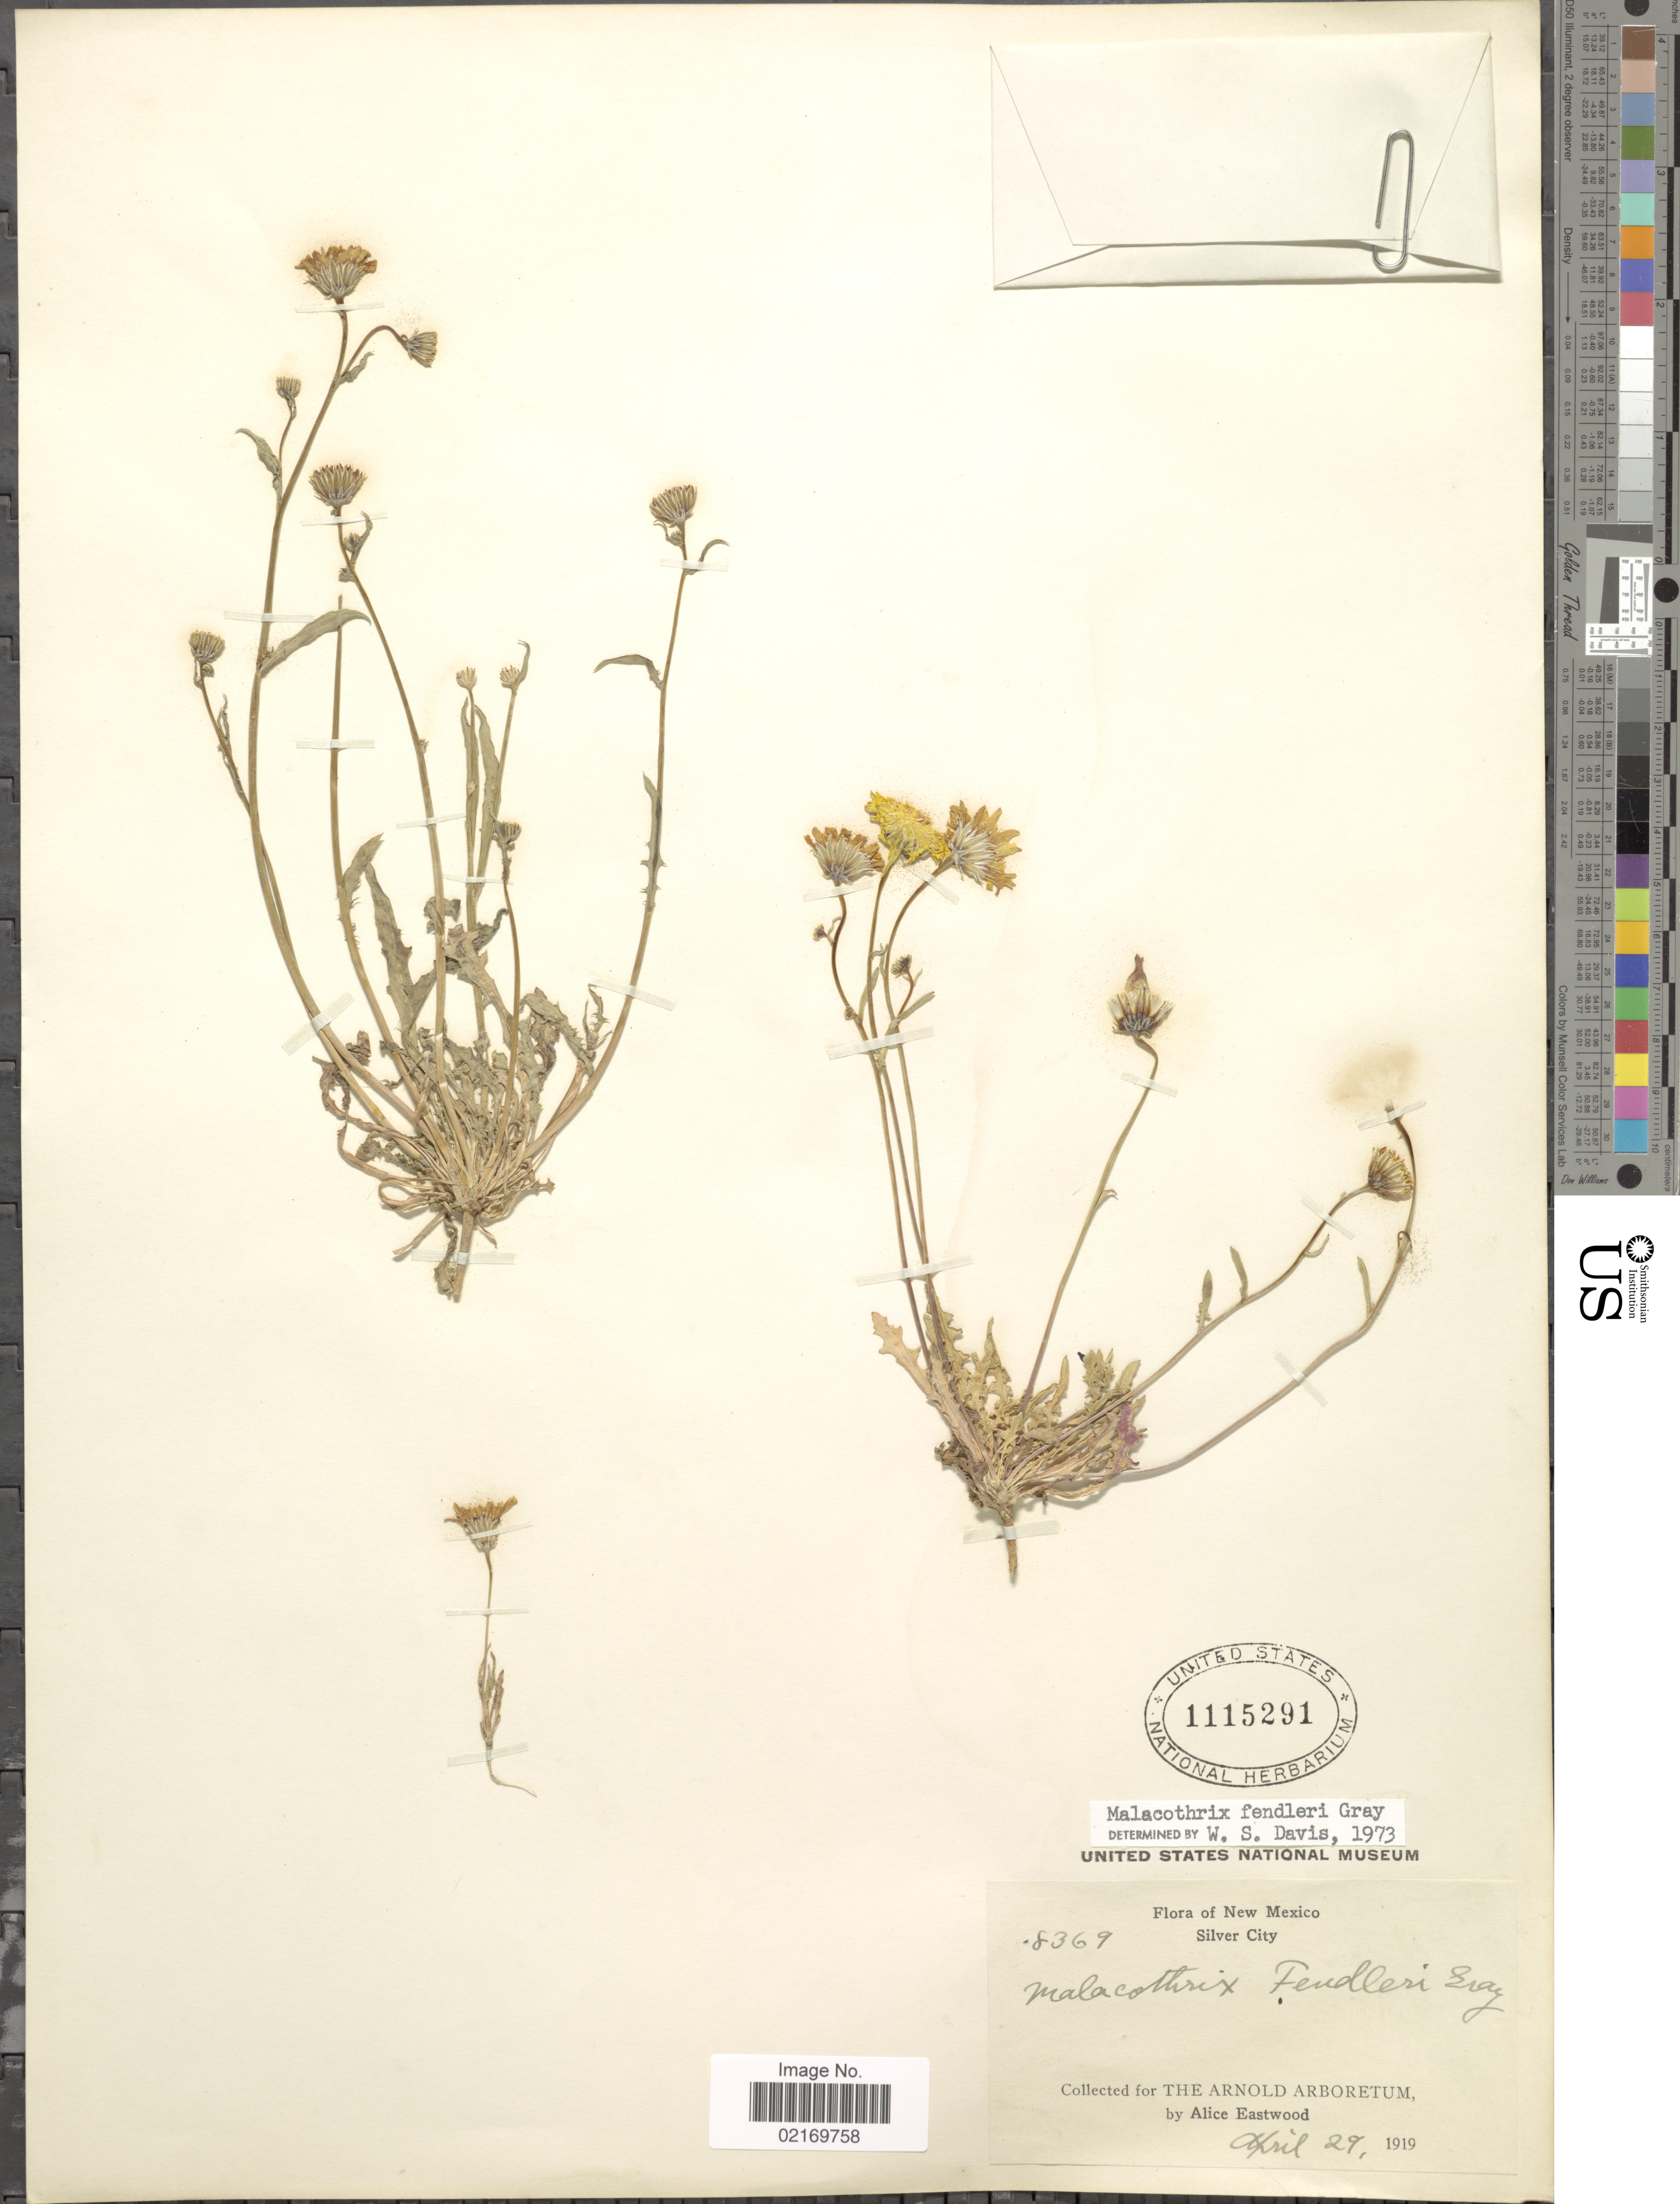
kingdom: Plantae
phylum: Tracheophyta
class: Magnoliopsida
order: Asterales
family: Asteraceae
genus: Malacothrix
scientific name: Malacothrix fendleri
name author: A. Gray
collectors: A. Eastwood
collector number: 8369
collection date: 1919-04-29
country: United States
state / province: New Mexico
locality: Silver City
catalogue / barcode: US 1115291